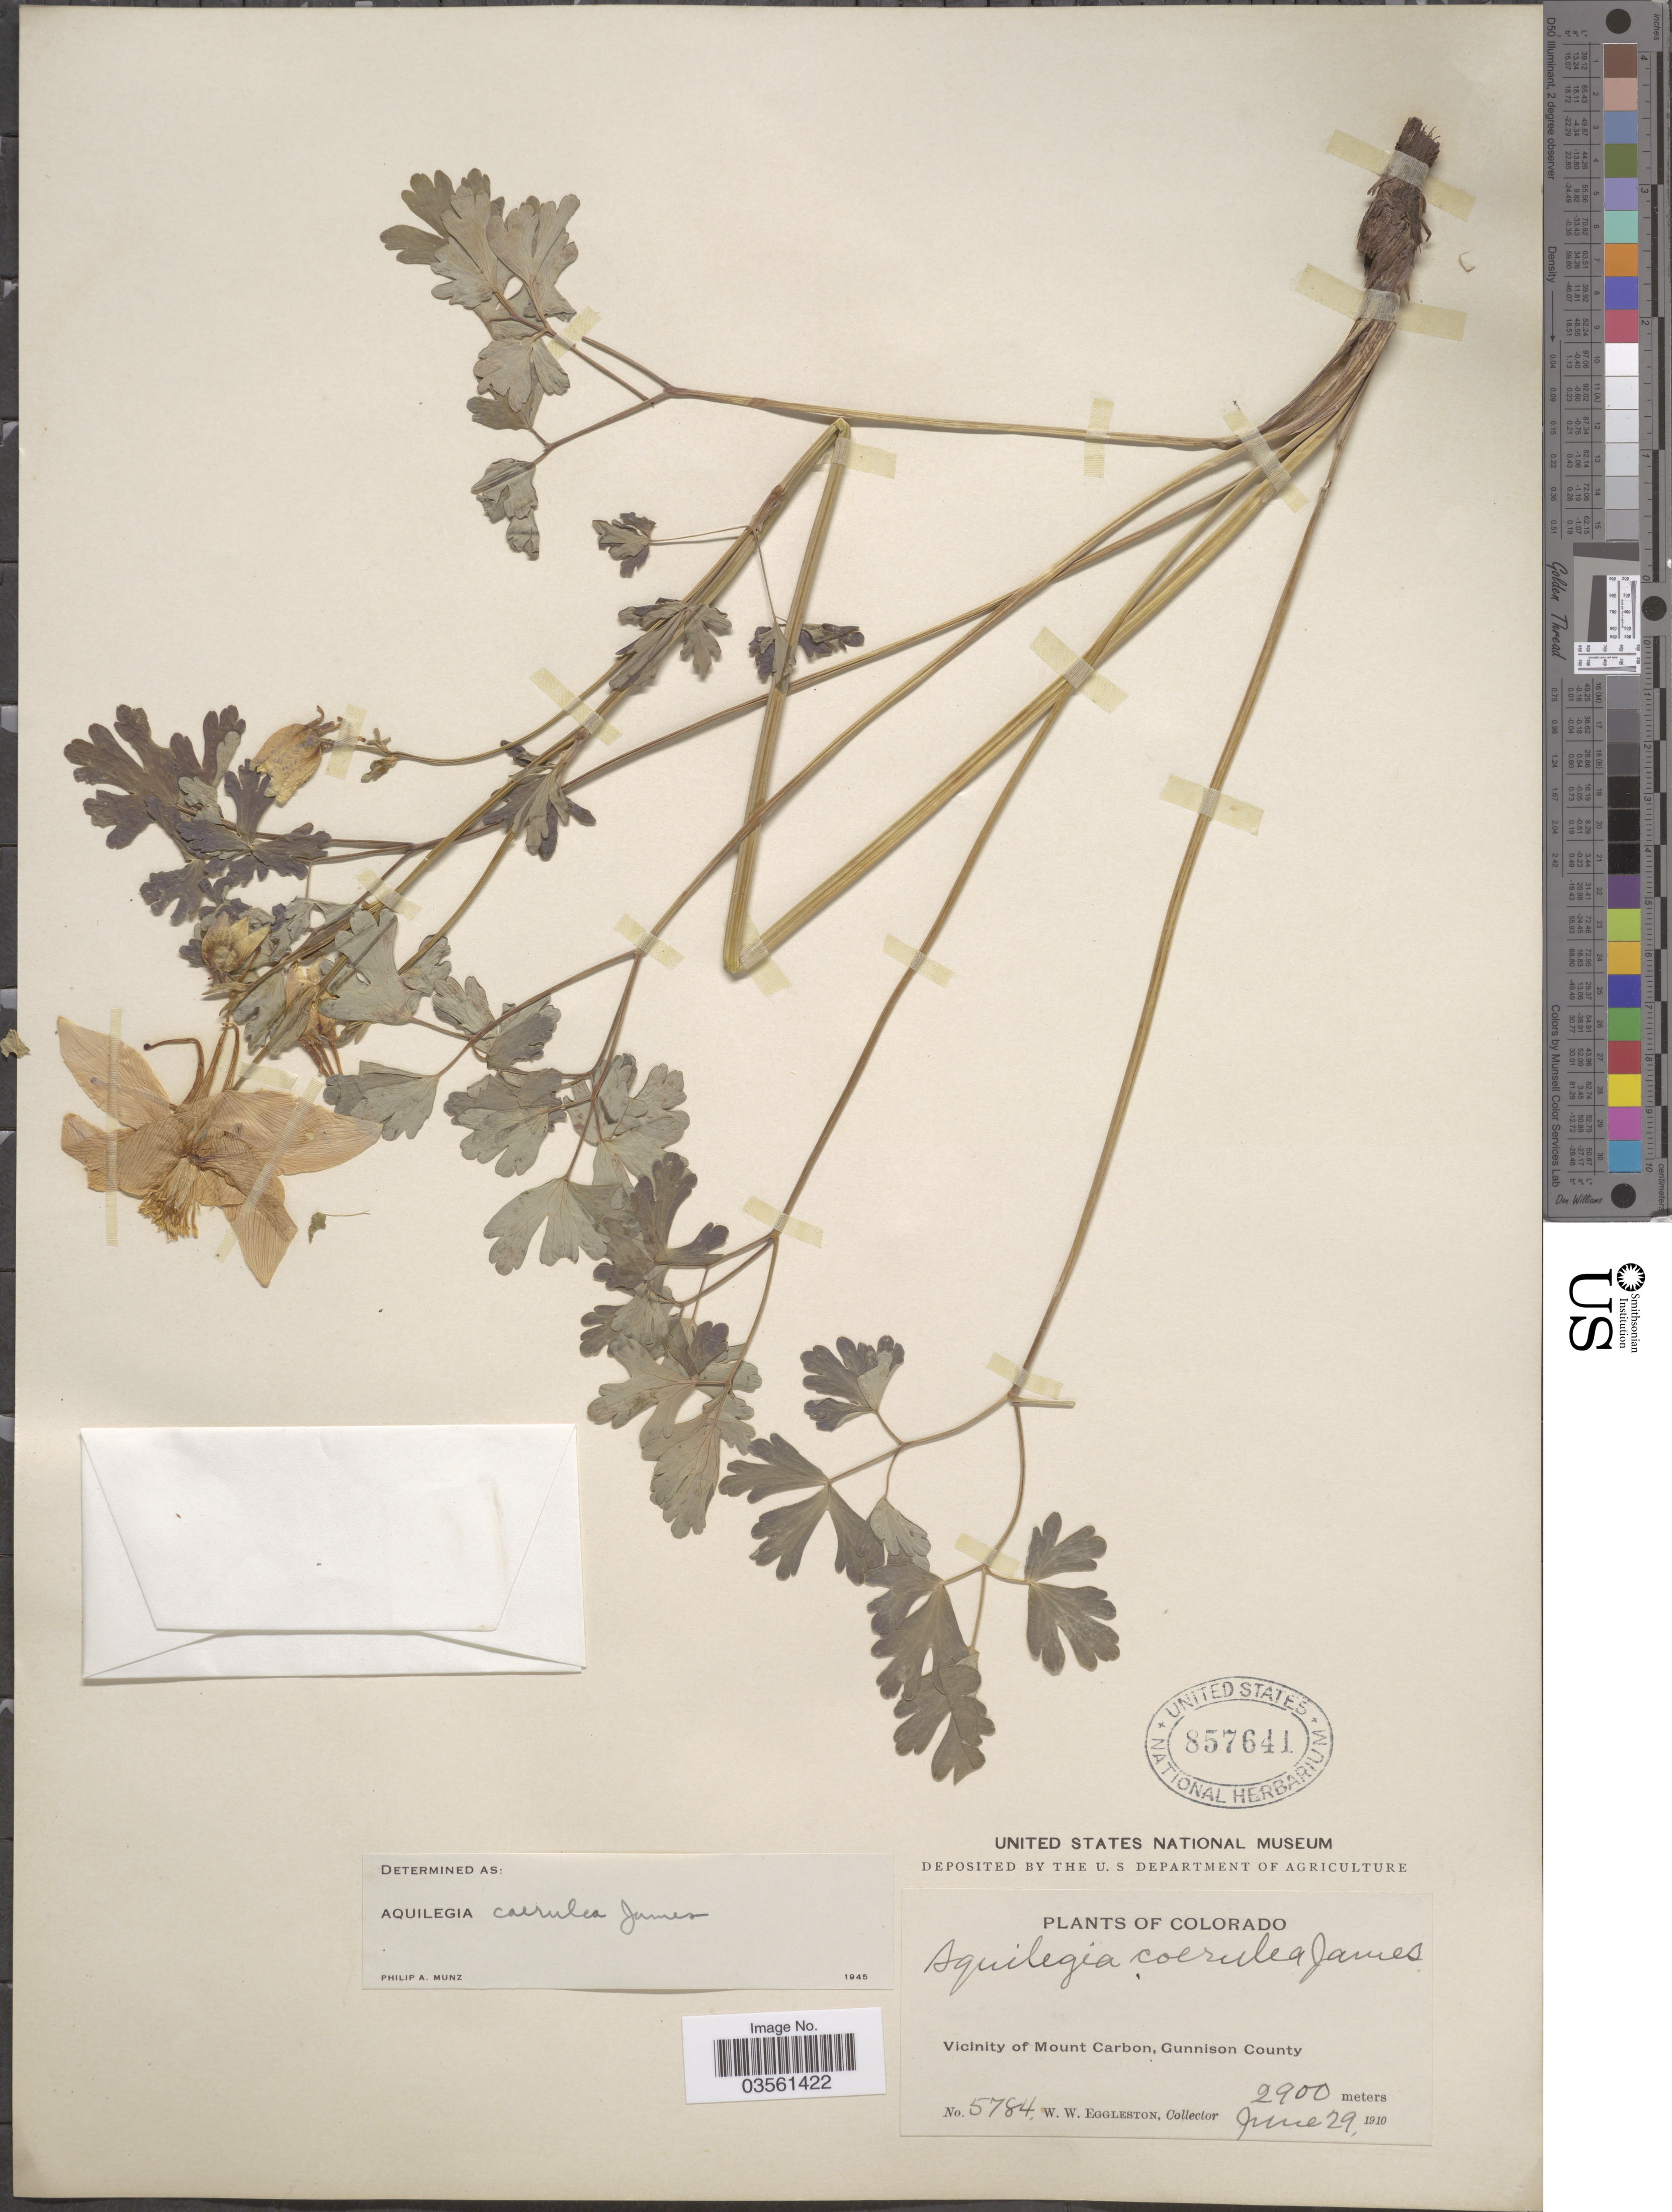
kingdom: Plantae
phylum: Tracheophyta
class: Magnoliopsida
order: Ranunculales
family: Ranunculaceae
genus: Aquilegia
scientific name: Aquilegia coerulea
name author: E. James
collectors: W. W. Eggleston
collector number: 5784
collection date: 1910-06-29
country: United States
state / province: Colorado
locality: Vicinity of Mount Carbon, Gunnison County.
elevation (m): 2900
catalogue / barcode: US 857641